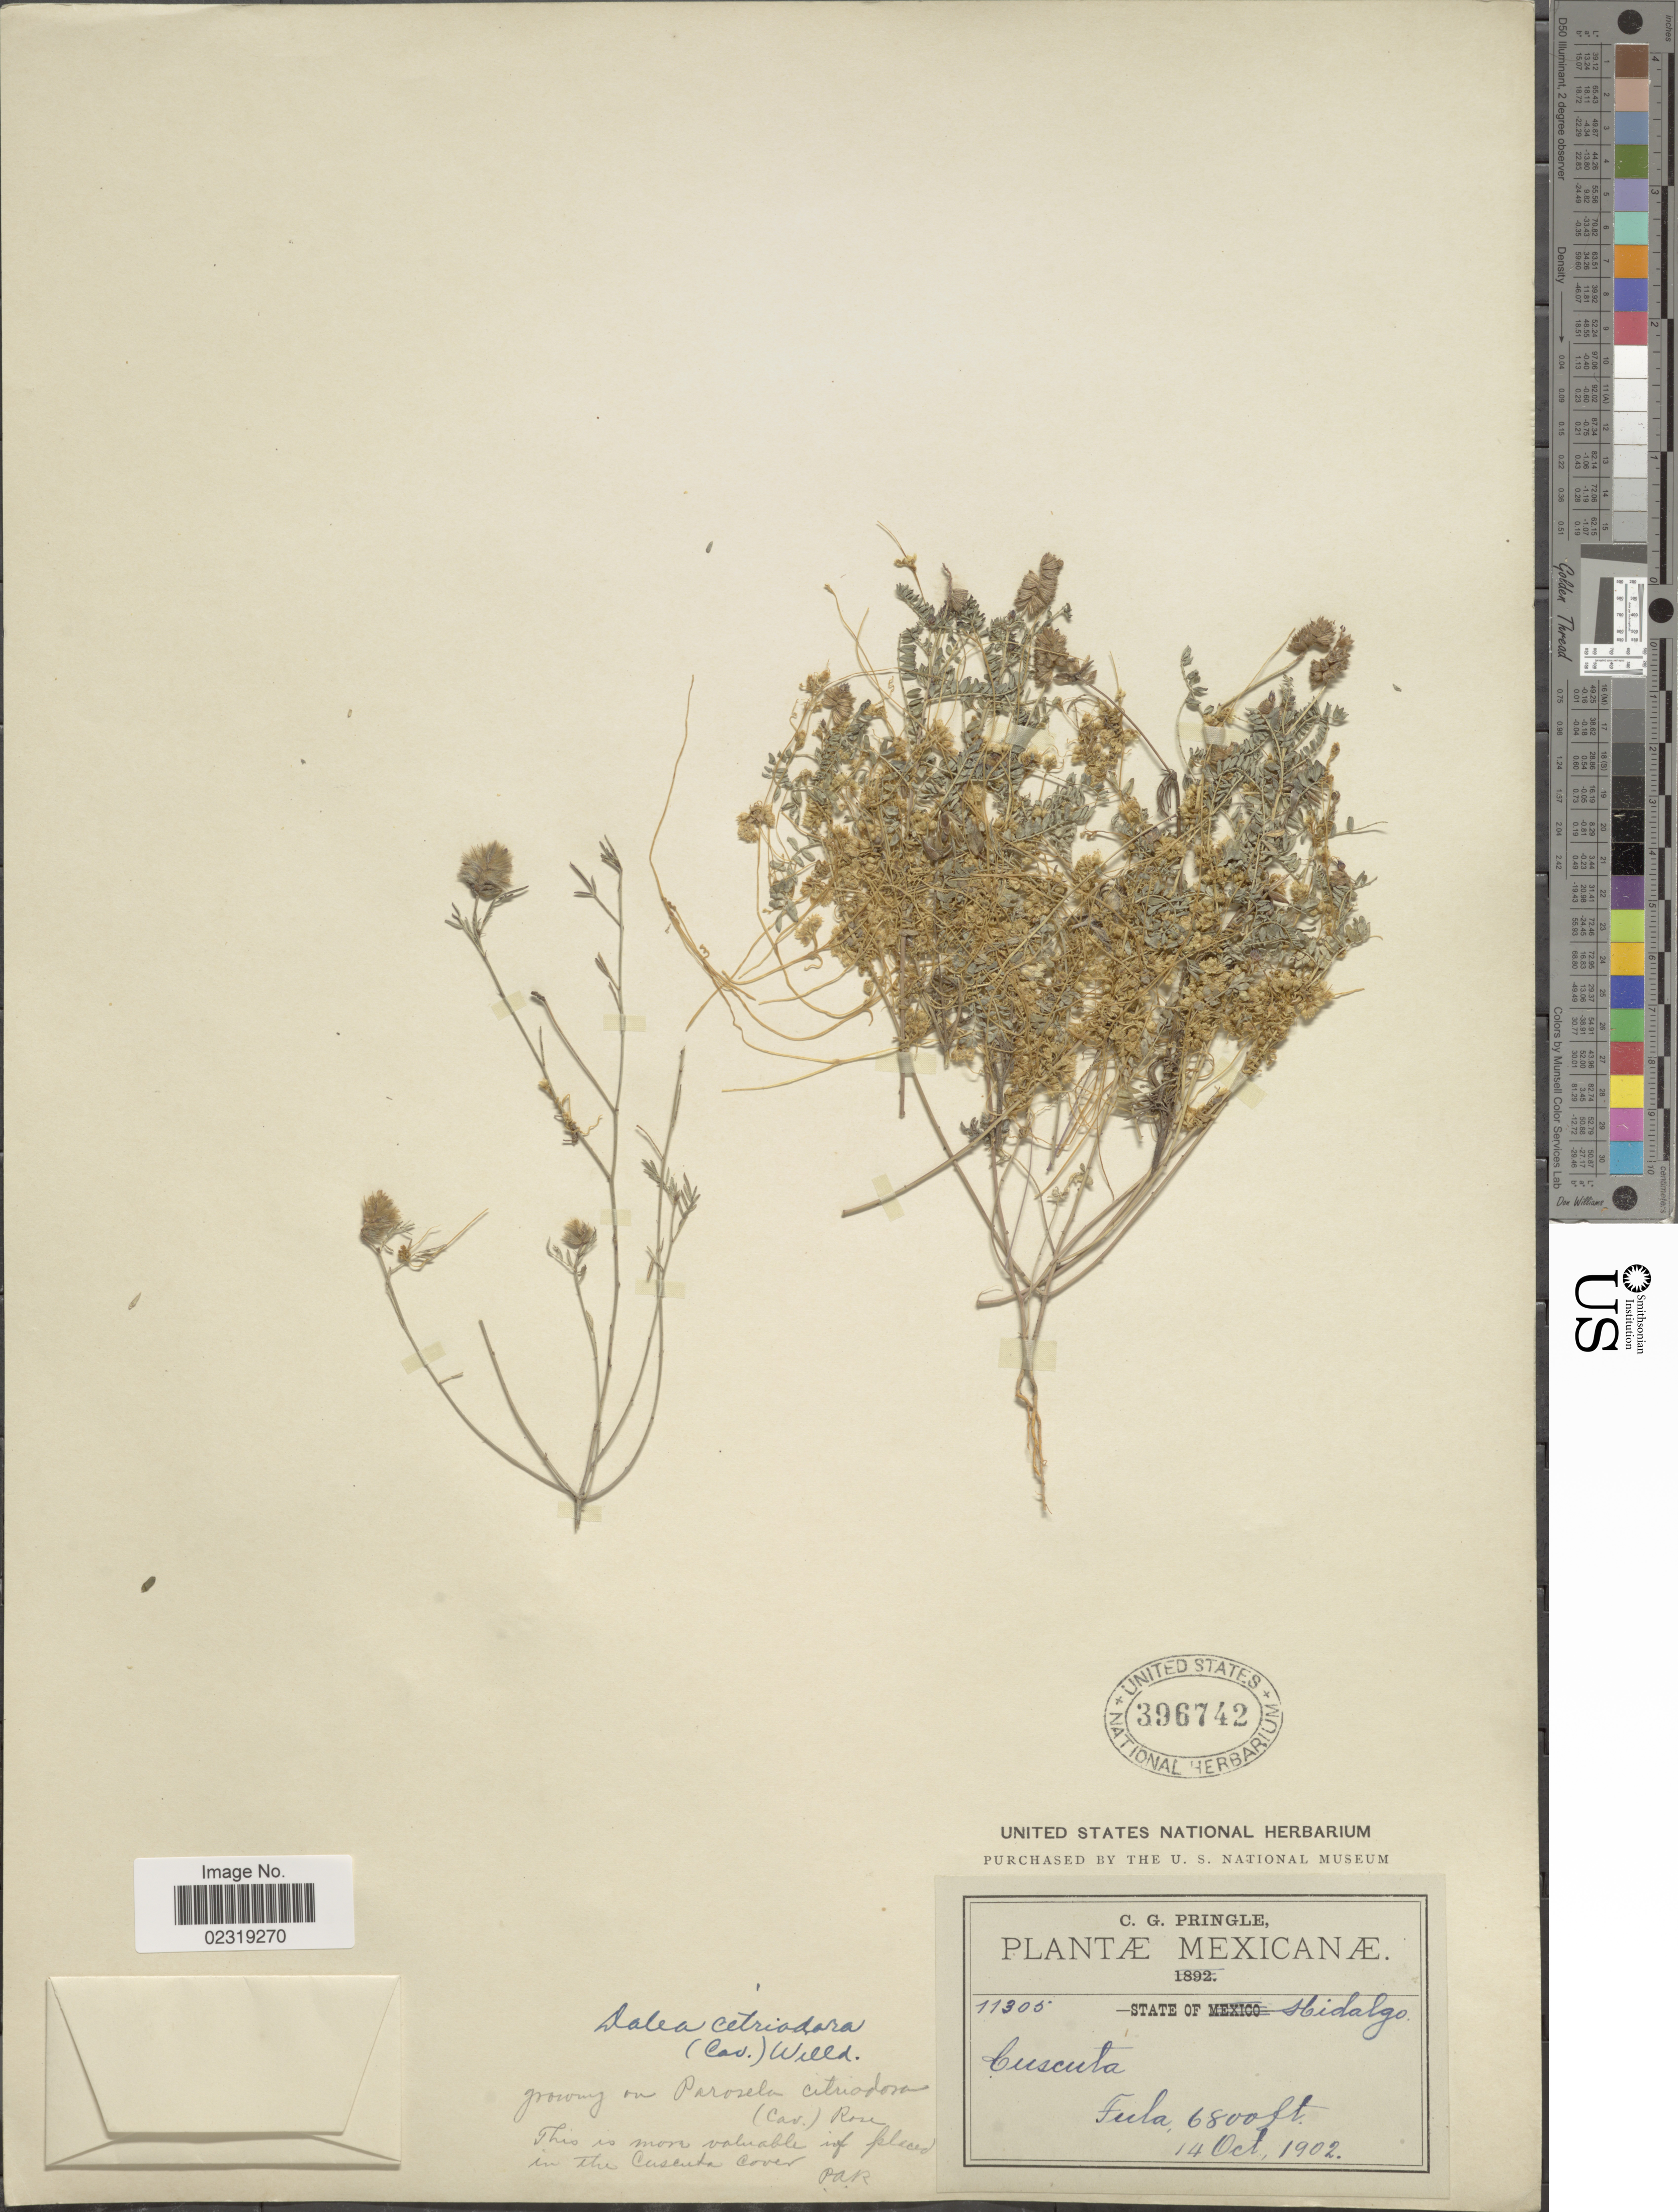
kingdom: Plantae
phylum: Tracheophyta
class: Magnoliopsida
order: Fabales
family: Fabaceae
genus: Dalea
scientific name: Dalea foliolosa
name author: (Aiton) Barneby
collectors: C. G. Pringle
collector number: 11305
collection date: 1902-10-14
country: Mexico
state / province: Hidalgo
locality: Cuscuta, Fula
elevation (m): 2073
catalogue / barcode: US 396742